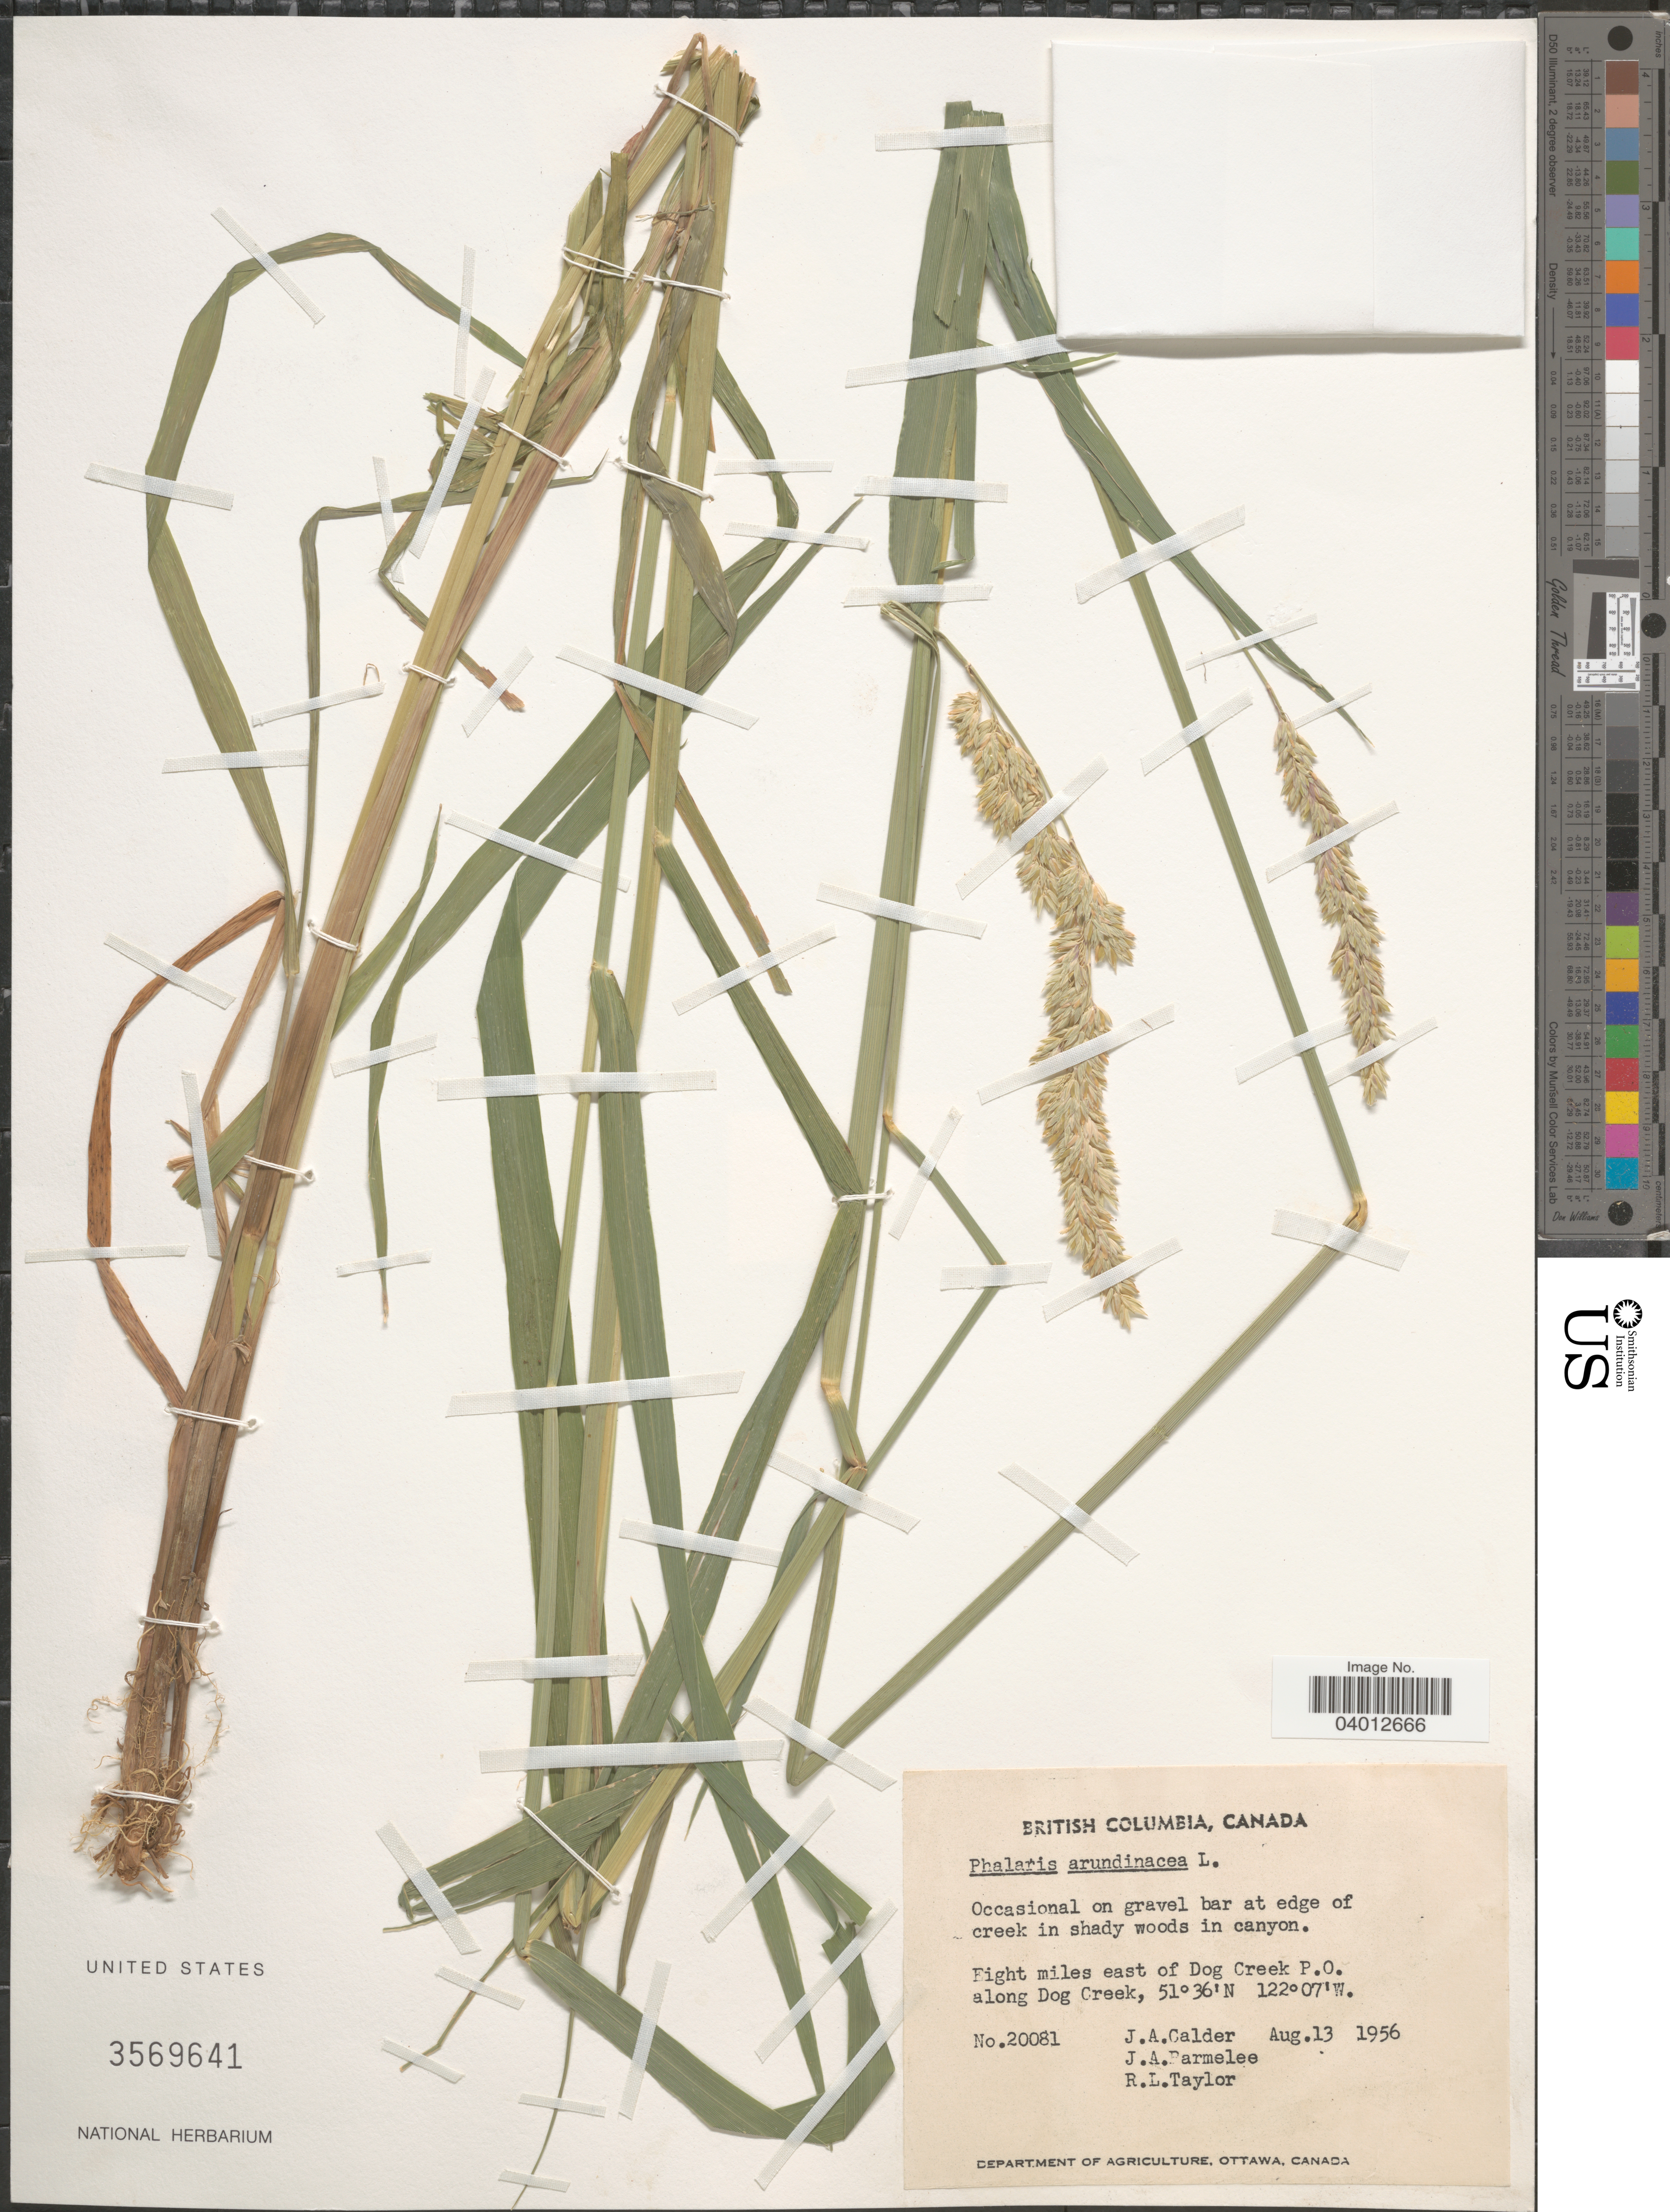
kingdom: Plantae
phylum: Tracheophyta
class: Liliopsida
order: Poales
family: Poaceae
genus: Phalaris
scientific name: Phalaris arundinacea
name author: L.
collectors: J. A. Calder, J. A. Parmelee & R. Taylor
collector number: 20081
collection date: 1956-08-13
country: Canada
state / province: British Columbia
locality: Eight miles east of Dog Creek P.O. along Dog Creek.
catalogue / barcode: US 3569641